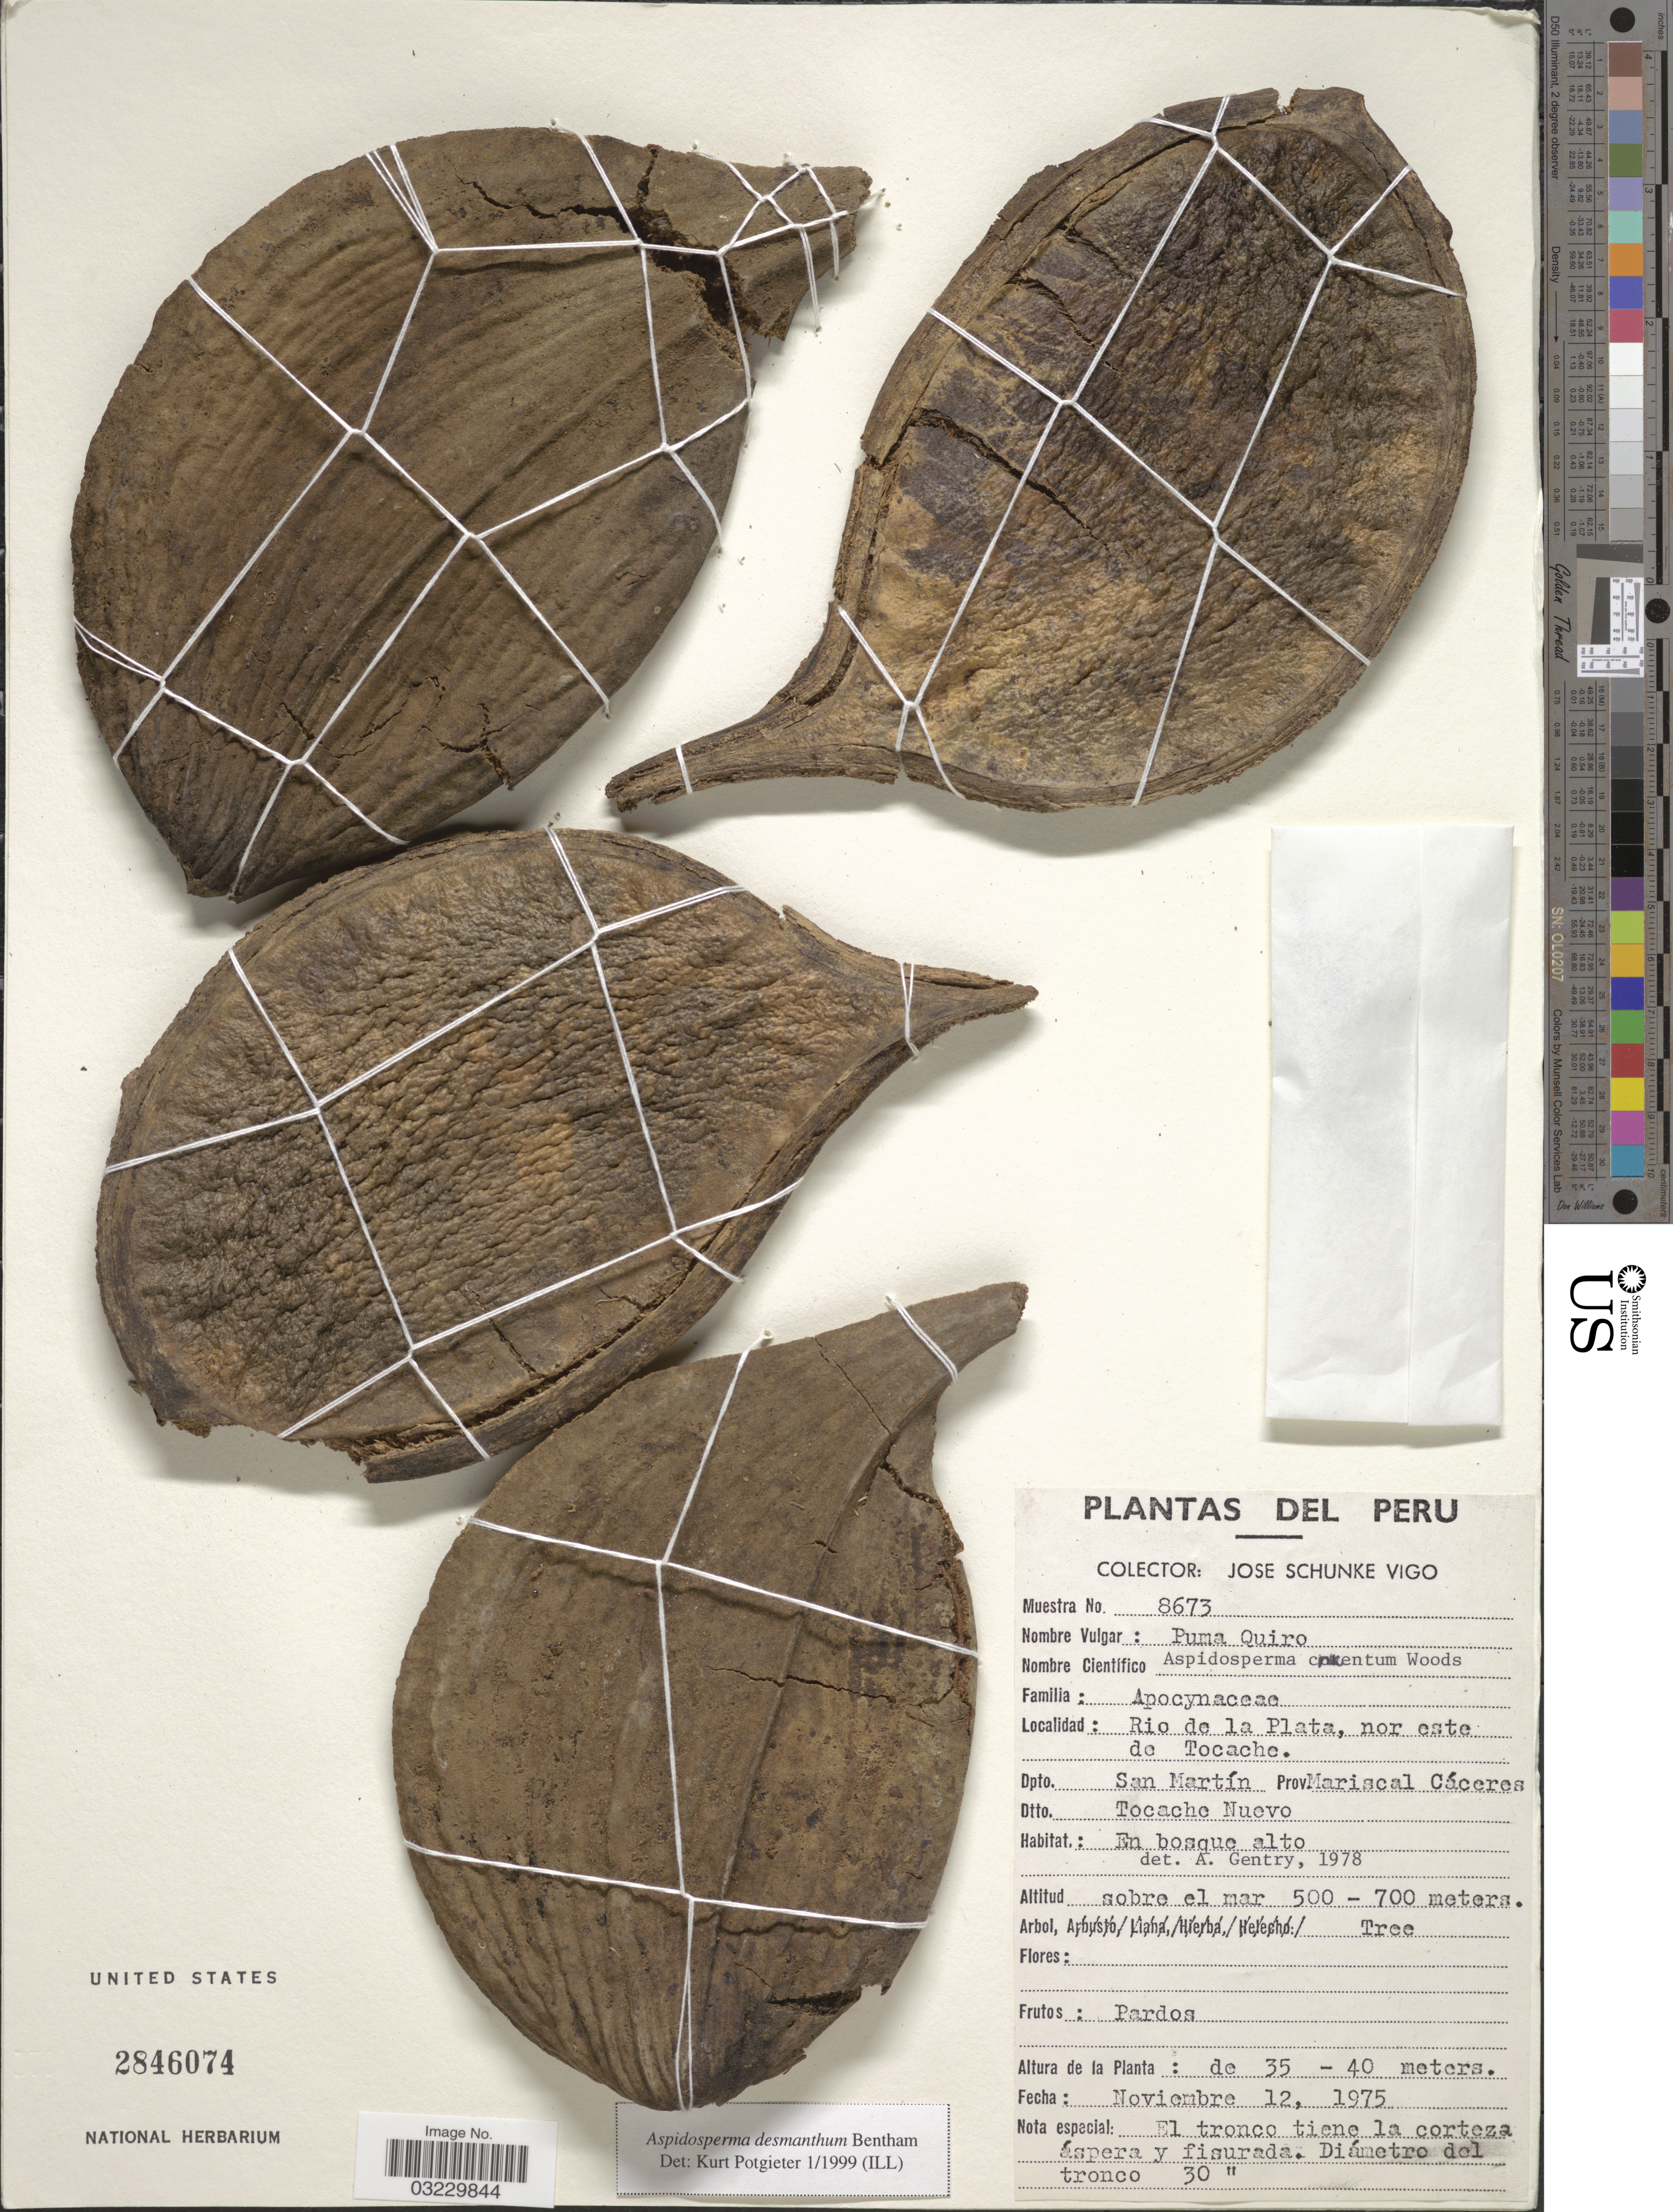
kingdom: Plantae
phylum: Tracheophyta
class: Magnoliopsida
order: Gentianales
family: Apocynaceae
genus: Aspidosperma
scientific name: Aspidosperma desmanthum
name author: Benth. ex Müll. Arg.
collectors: J. Schunke Vigo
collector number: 8673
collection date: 1975-11-12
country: Peru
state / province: San Martín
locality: Rio de la Plata, nor este de Tocache. Dpto. San Martín. Prov. Mariscal Cáceres. Dtto. Tocache Nuevo.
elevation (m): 500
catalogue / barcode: US 2846074